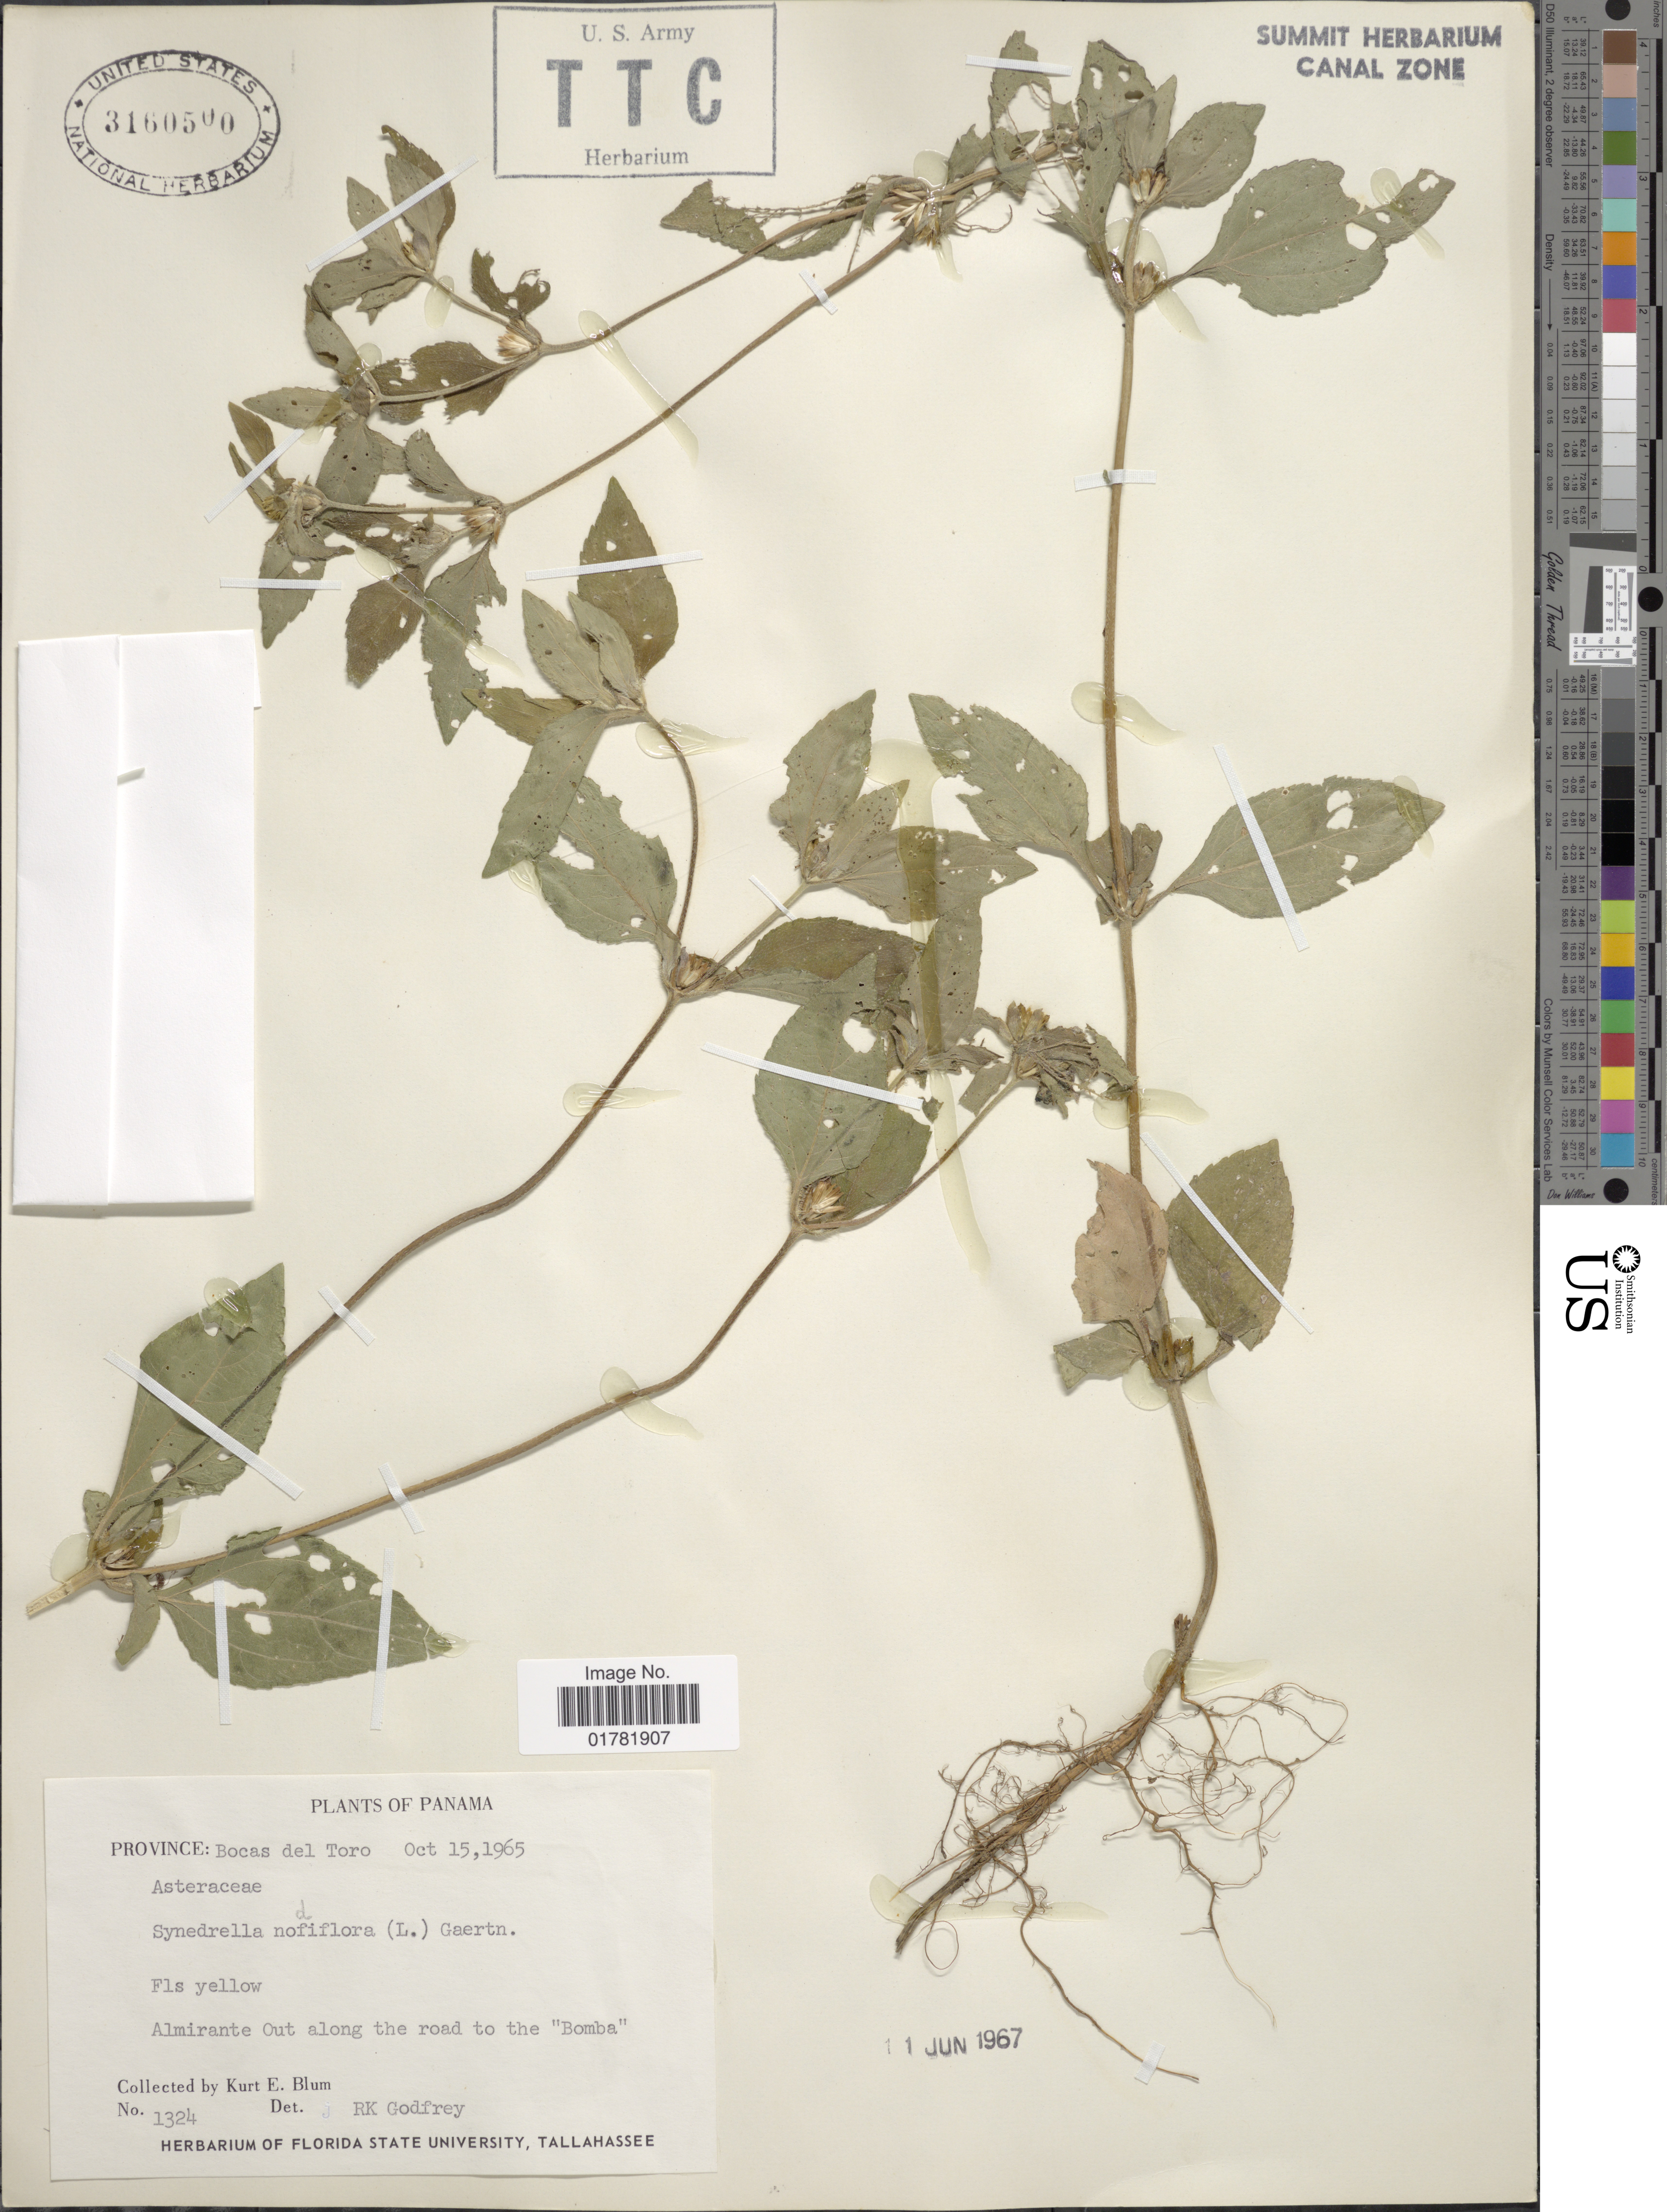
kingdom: Plantae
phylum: Tracheophyta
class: Magnoliopsida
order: Asterales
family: Asteraceae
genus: Synedrella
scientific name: Synedrella nodiflora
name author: (L.) Gaertn.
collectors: K. E. Blum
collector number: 1324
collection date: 1965-10-15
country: Panama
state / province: Bocas del Toro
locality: Almirante Out along the road the 'Bomba'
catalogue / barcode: US 3160500